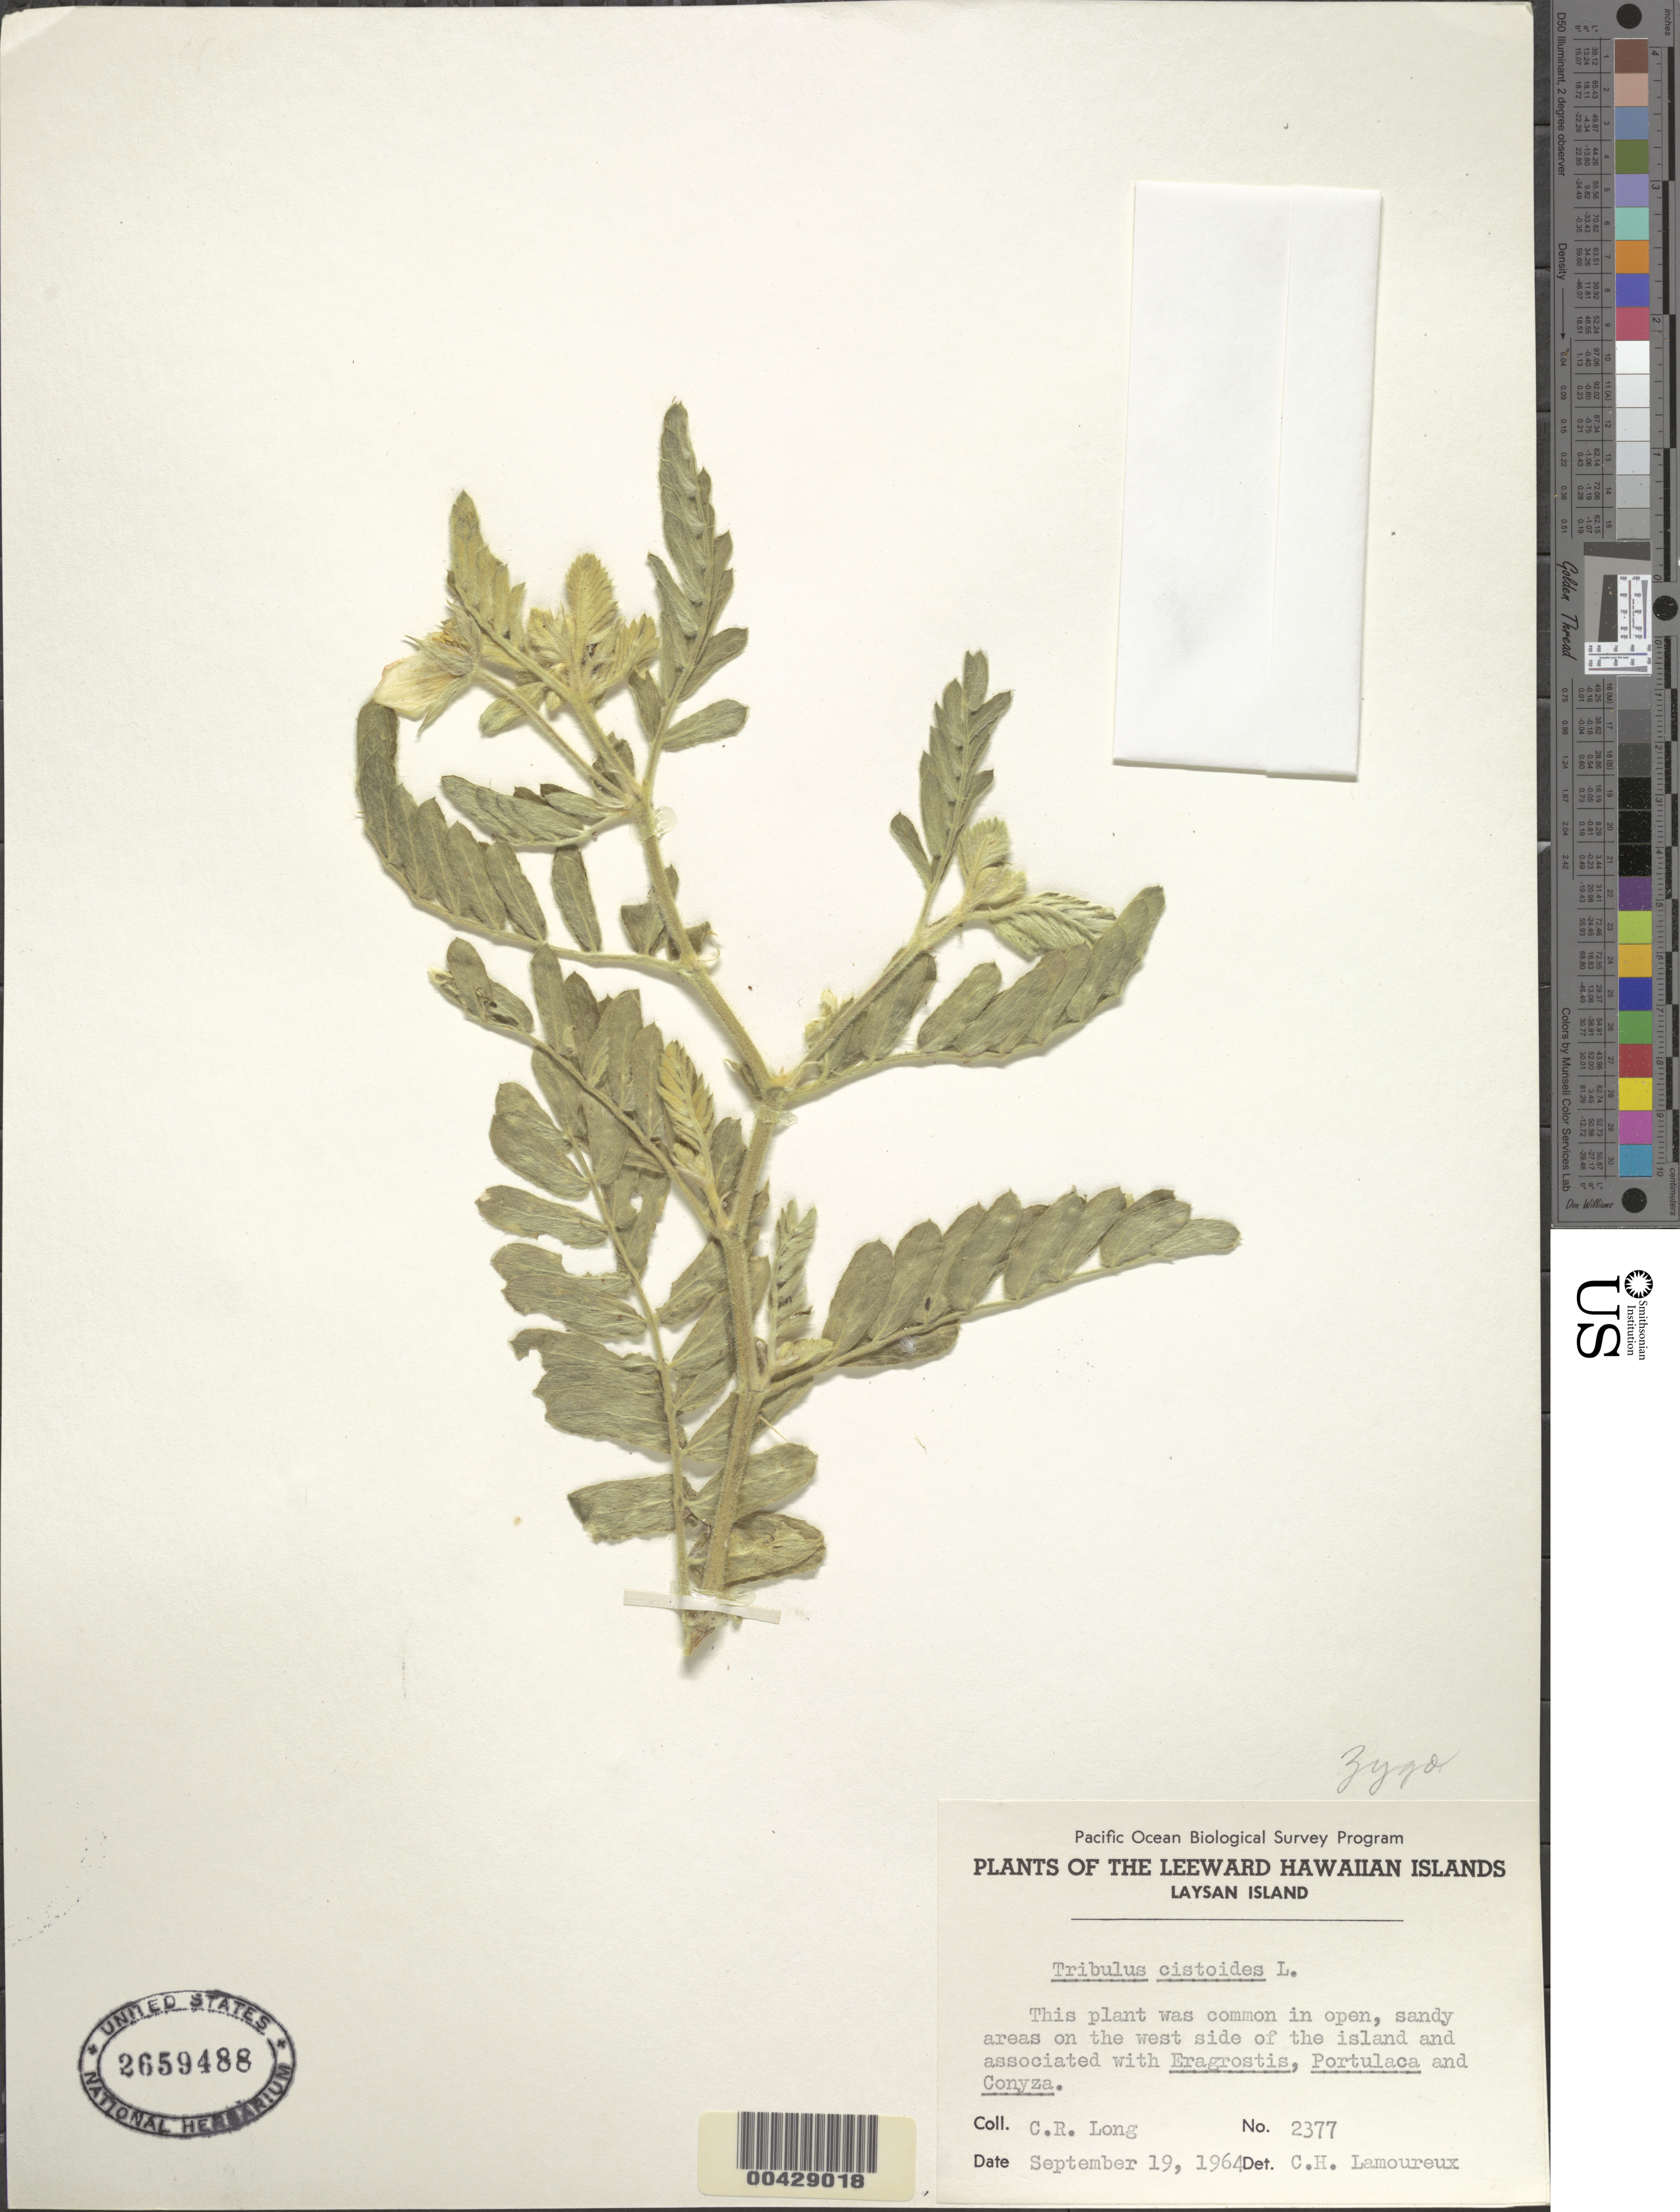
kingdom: Plantae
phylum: Tracheophyta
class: Magnoliopsida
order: Zygophyllales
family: Zygophyllaceae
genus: Tribulus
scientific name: Tribulus cistoides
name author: L.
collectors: C. Long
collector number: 2377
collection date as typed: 19 Sep 1964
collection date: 1964-09-19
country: United States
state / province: Hawaii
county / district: Honolulu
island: Laysan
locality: West side of Layson Island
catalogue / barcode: US 2659488